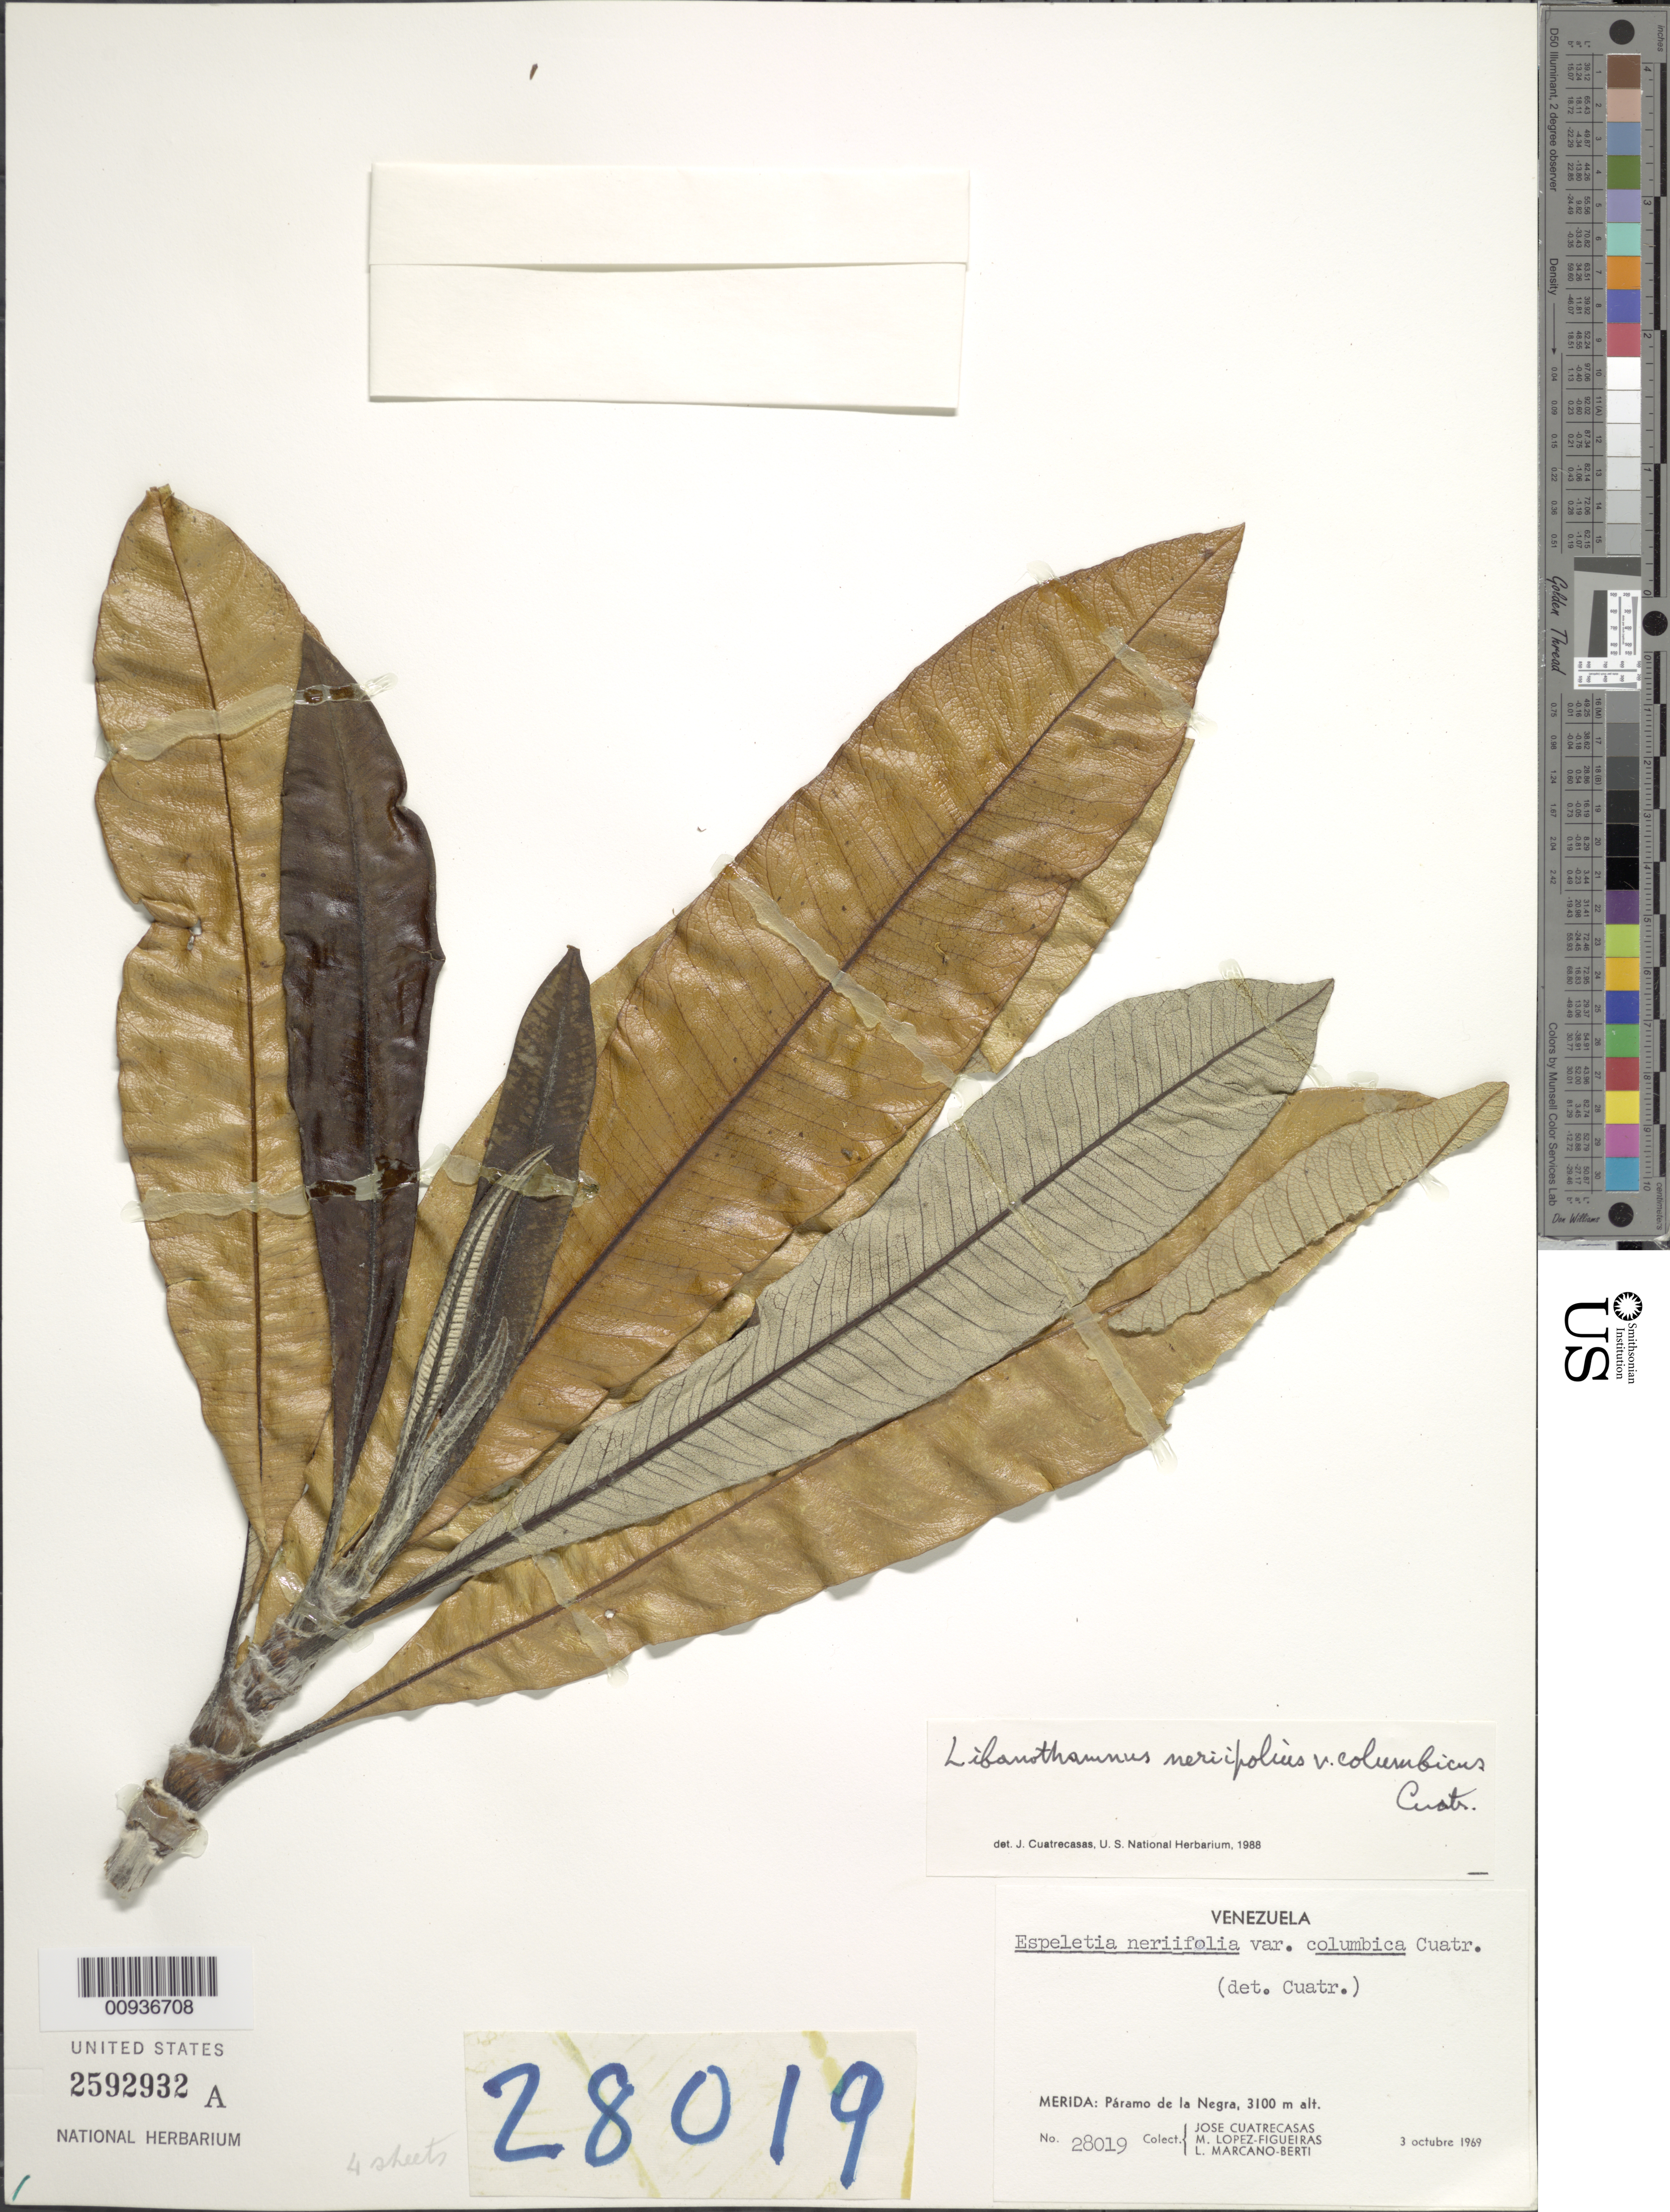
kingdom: Plantae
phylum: Tracheophyta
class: Magnoliopsida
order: Asterales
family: Asteraceae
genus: Libanothamnus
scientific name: Libanothamnus neriifolius var. columbicus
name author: (Cuatrec.) Cuatrec.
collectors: J. Cuatrecasas, M. López Figueiras & L. Marcano-Berti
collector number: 28019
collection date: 1969-10-03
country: Venezuela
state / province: Mérida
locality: Paramo de la Negra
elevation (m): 3100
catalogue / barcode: US 2592932A